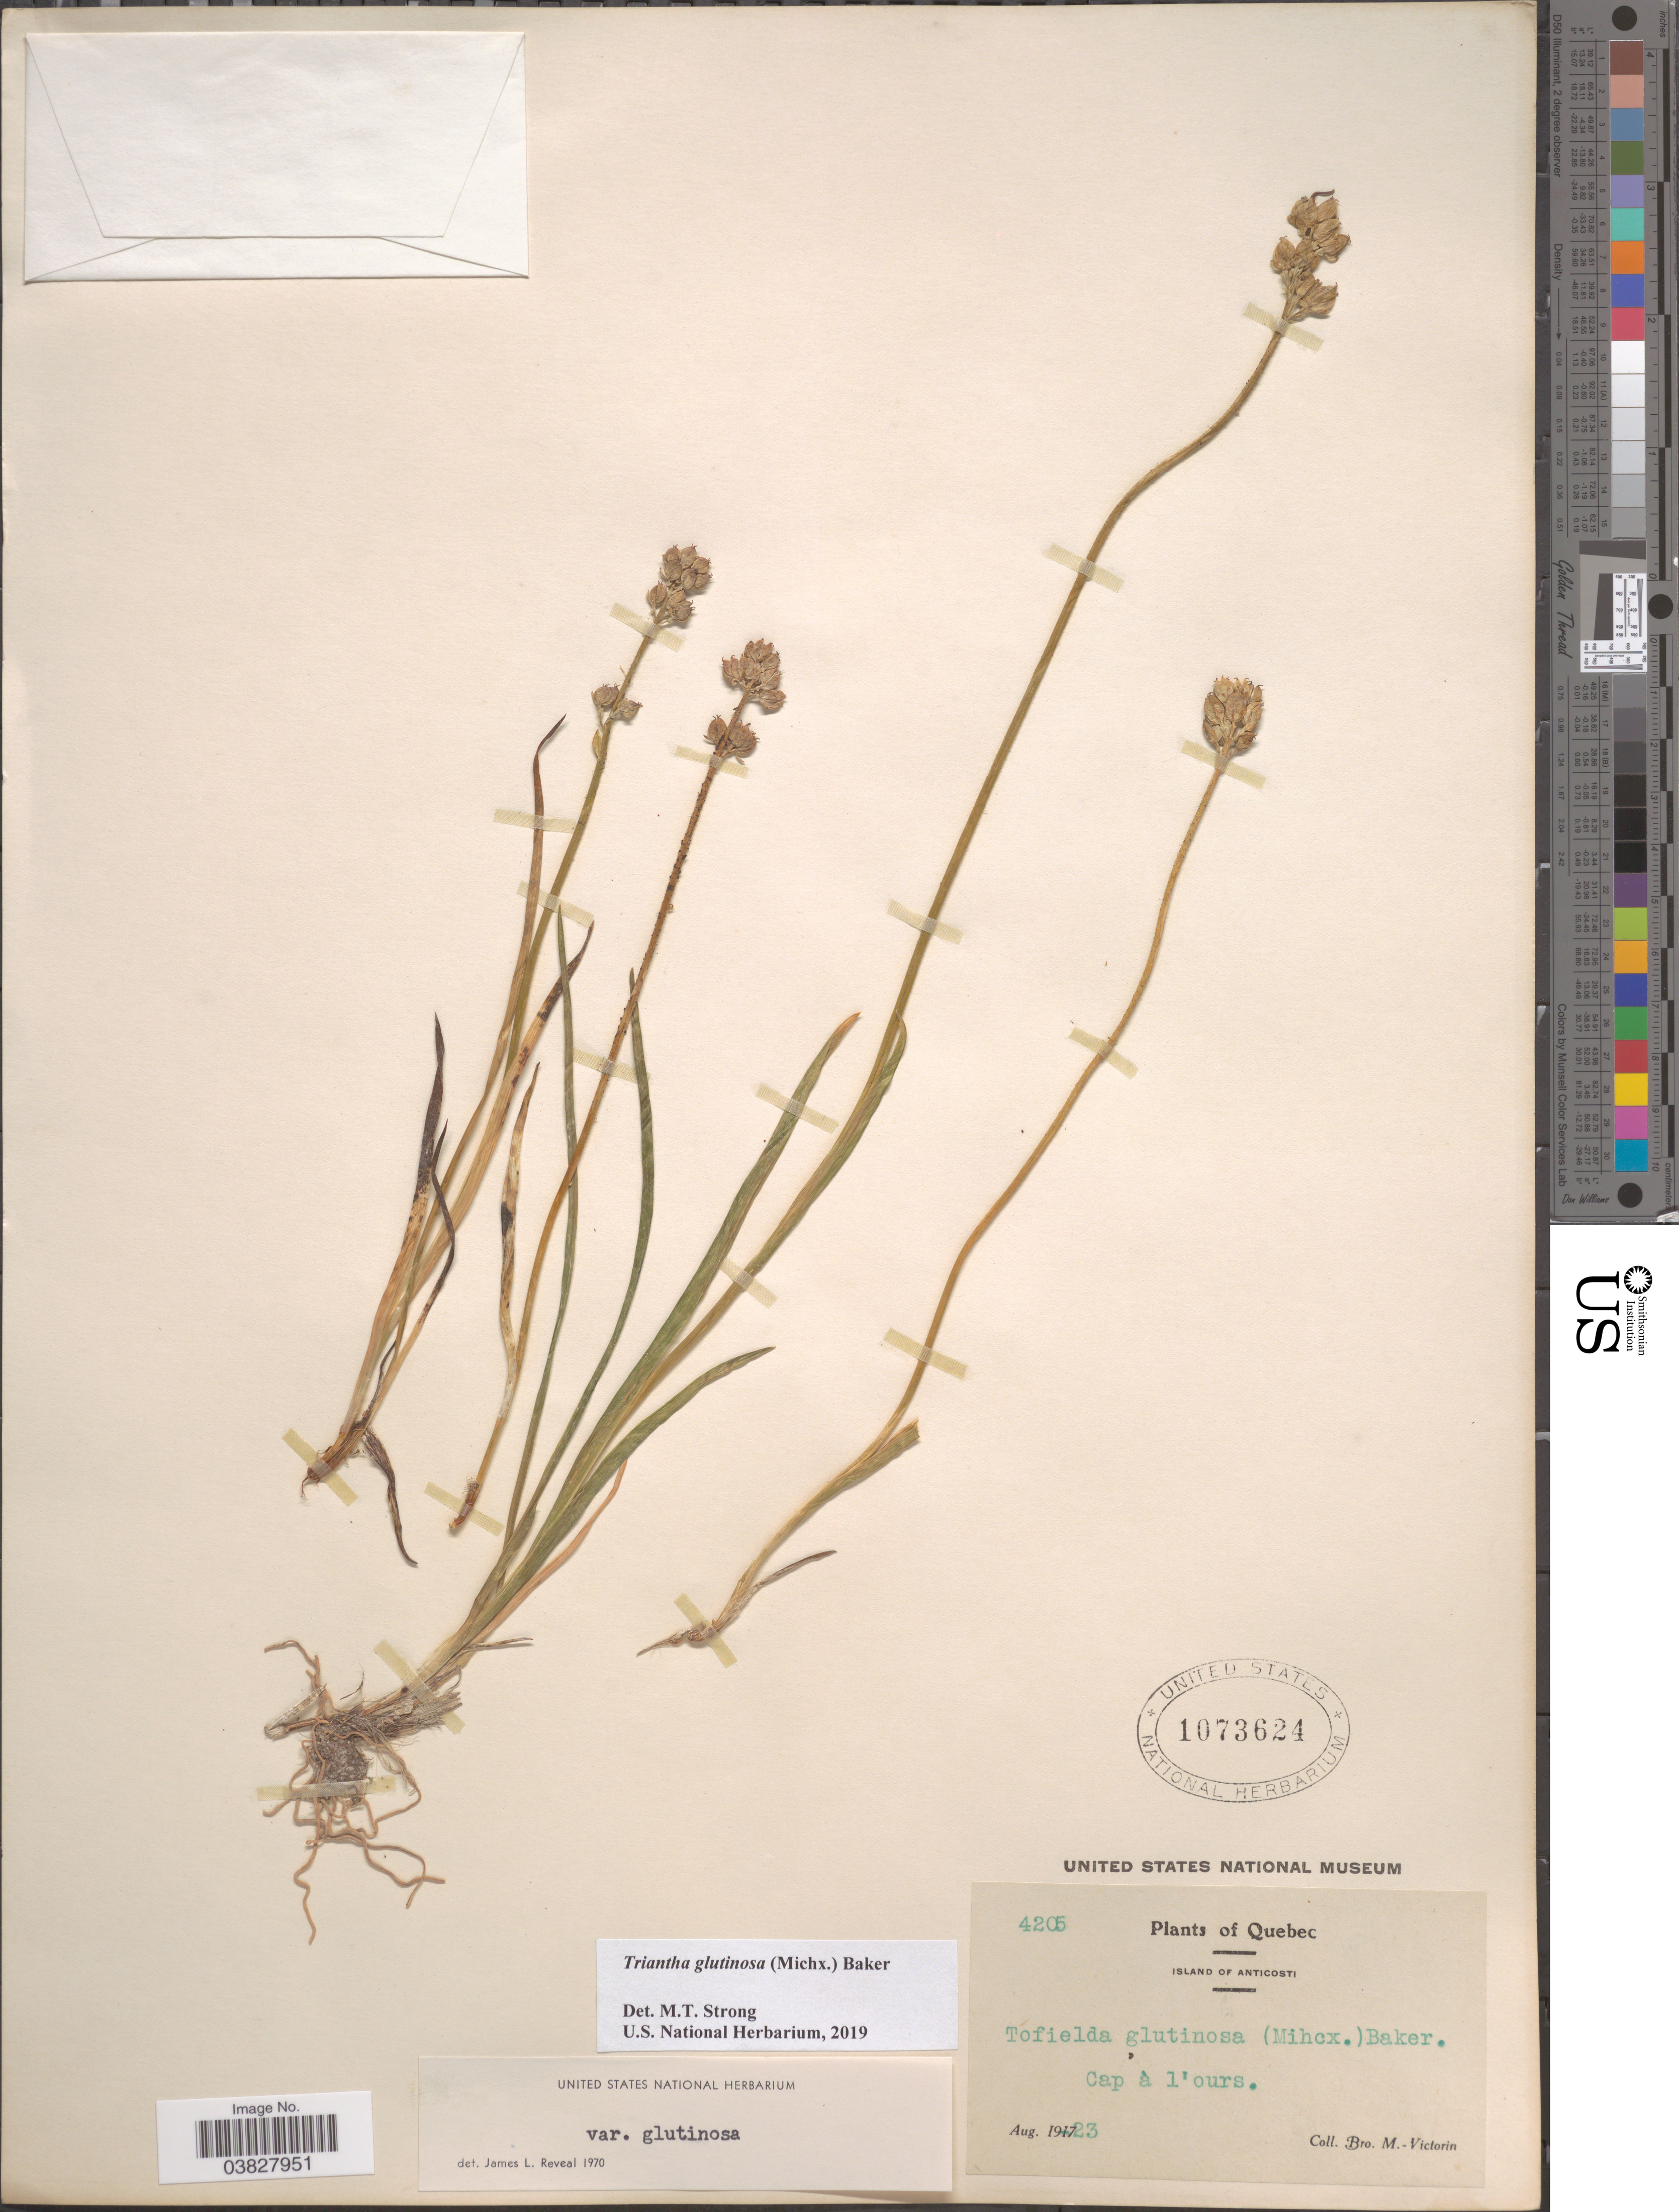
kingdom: Plantae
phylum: Tracheophyta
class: Liliopsida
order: Alismatales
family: Tofieldiaceae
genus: Triantha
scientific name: Triantha glutinosa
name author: (Michx.) Baker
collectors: Fr. Marie-Victorin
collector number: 4205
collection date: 1923-08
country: Canada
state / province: Quebec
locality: Island of Anticosti. Cap à l'ours.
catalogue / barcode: US 1073624